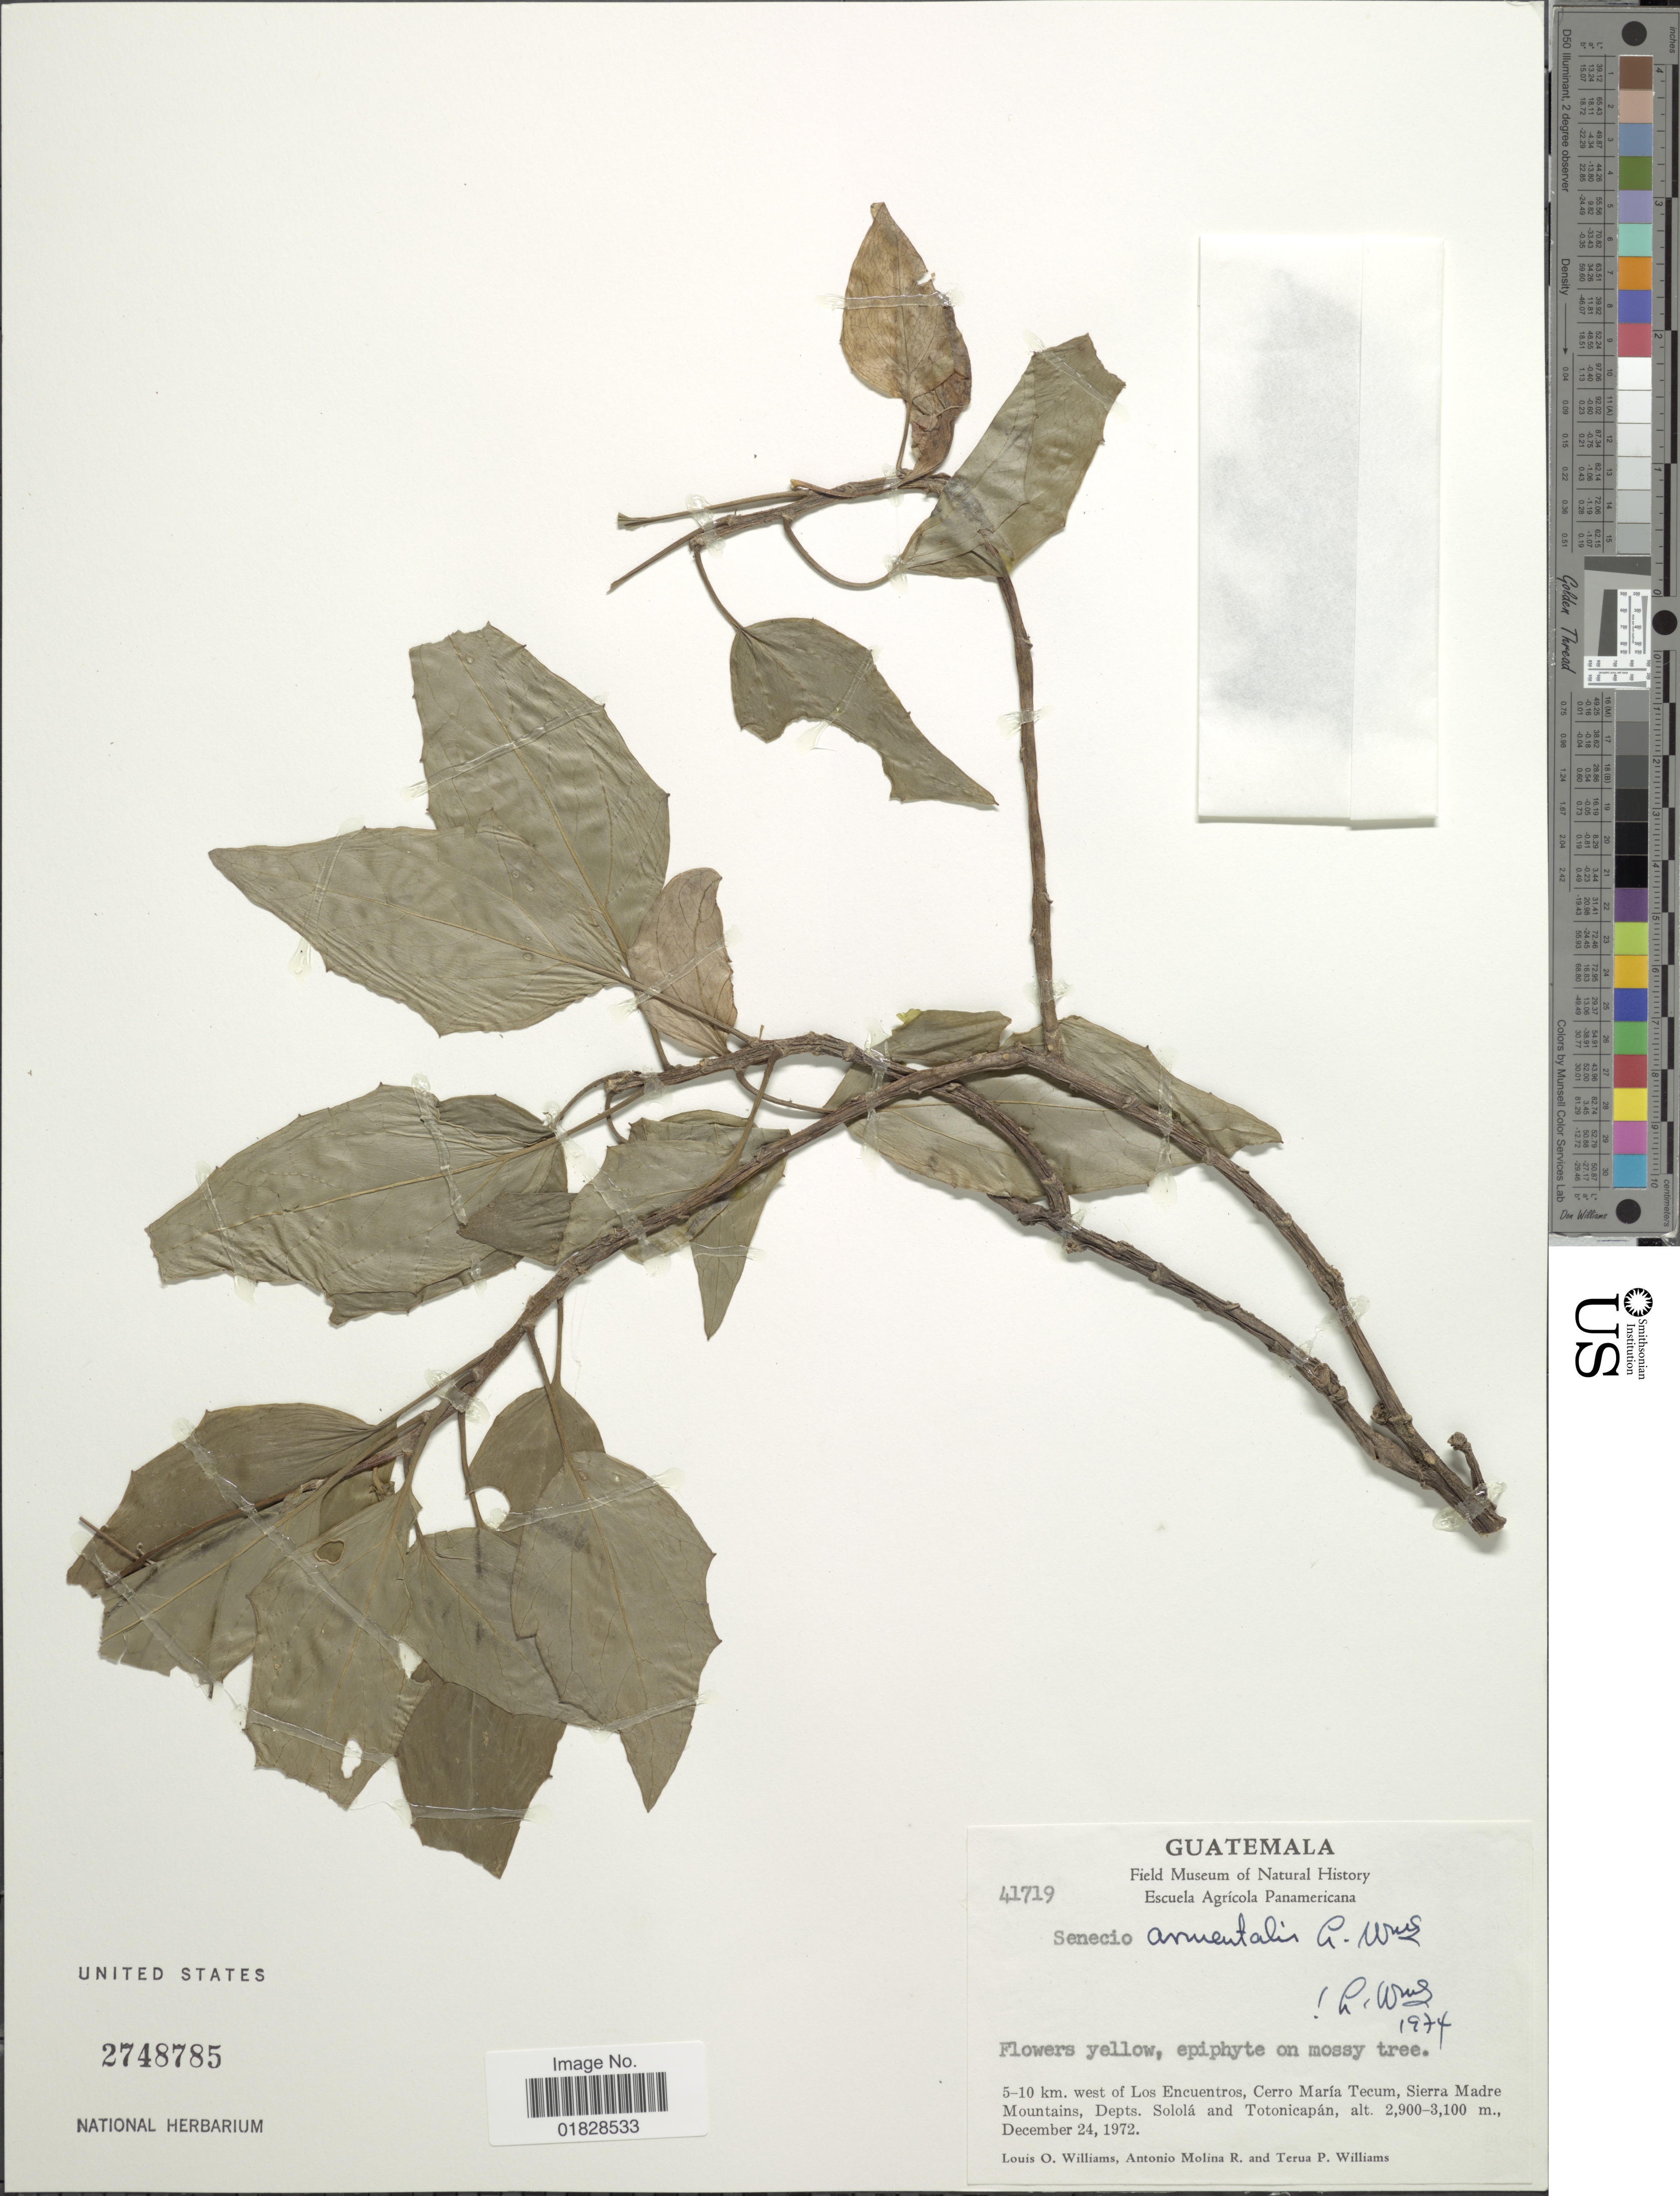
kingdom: Plantae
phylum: Tracheophyta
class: Magnoliopsida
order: Asterales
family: Asteraceae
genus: Nelsonianthus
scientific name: Nelsonianthus epiphyticus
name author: H. Rob. & Brettell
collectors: L. O. Williams, A. Molina R. & T. P. Williams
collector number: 41719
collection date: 1972-12-24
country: Guatemala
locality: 5-10 km. west of Los Encuentros, Cerro María Tecum, Sierra Madre Mountains, Depts. Sololá and Totonicapán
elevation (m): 2900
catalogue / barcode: US 2748785